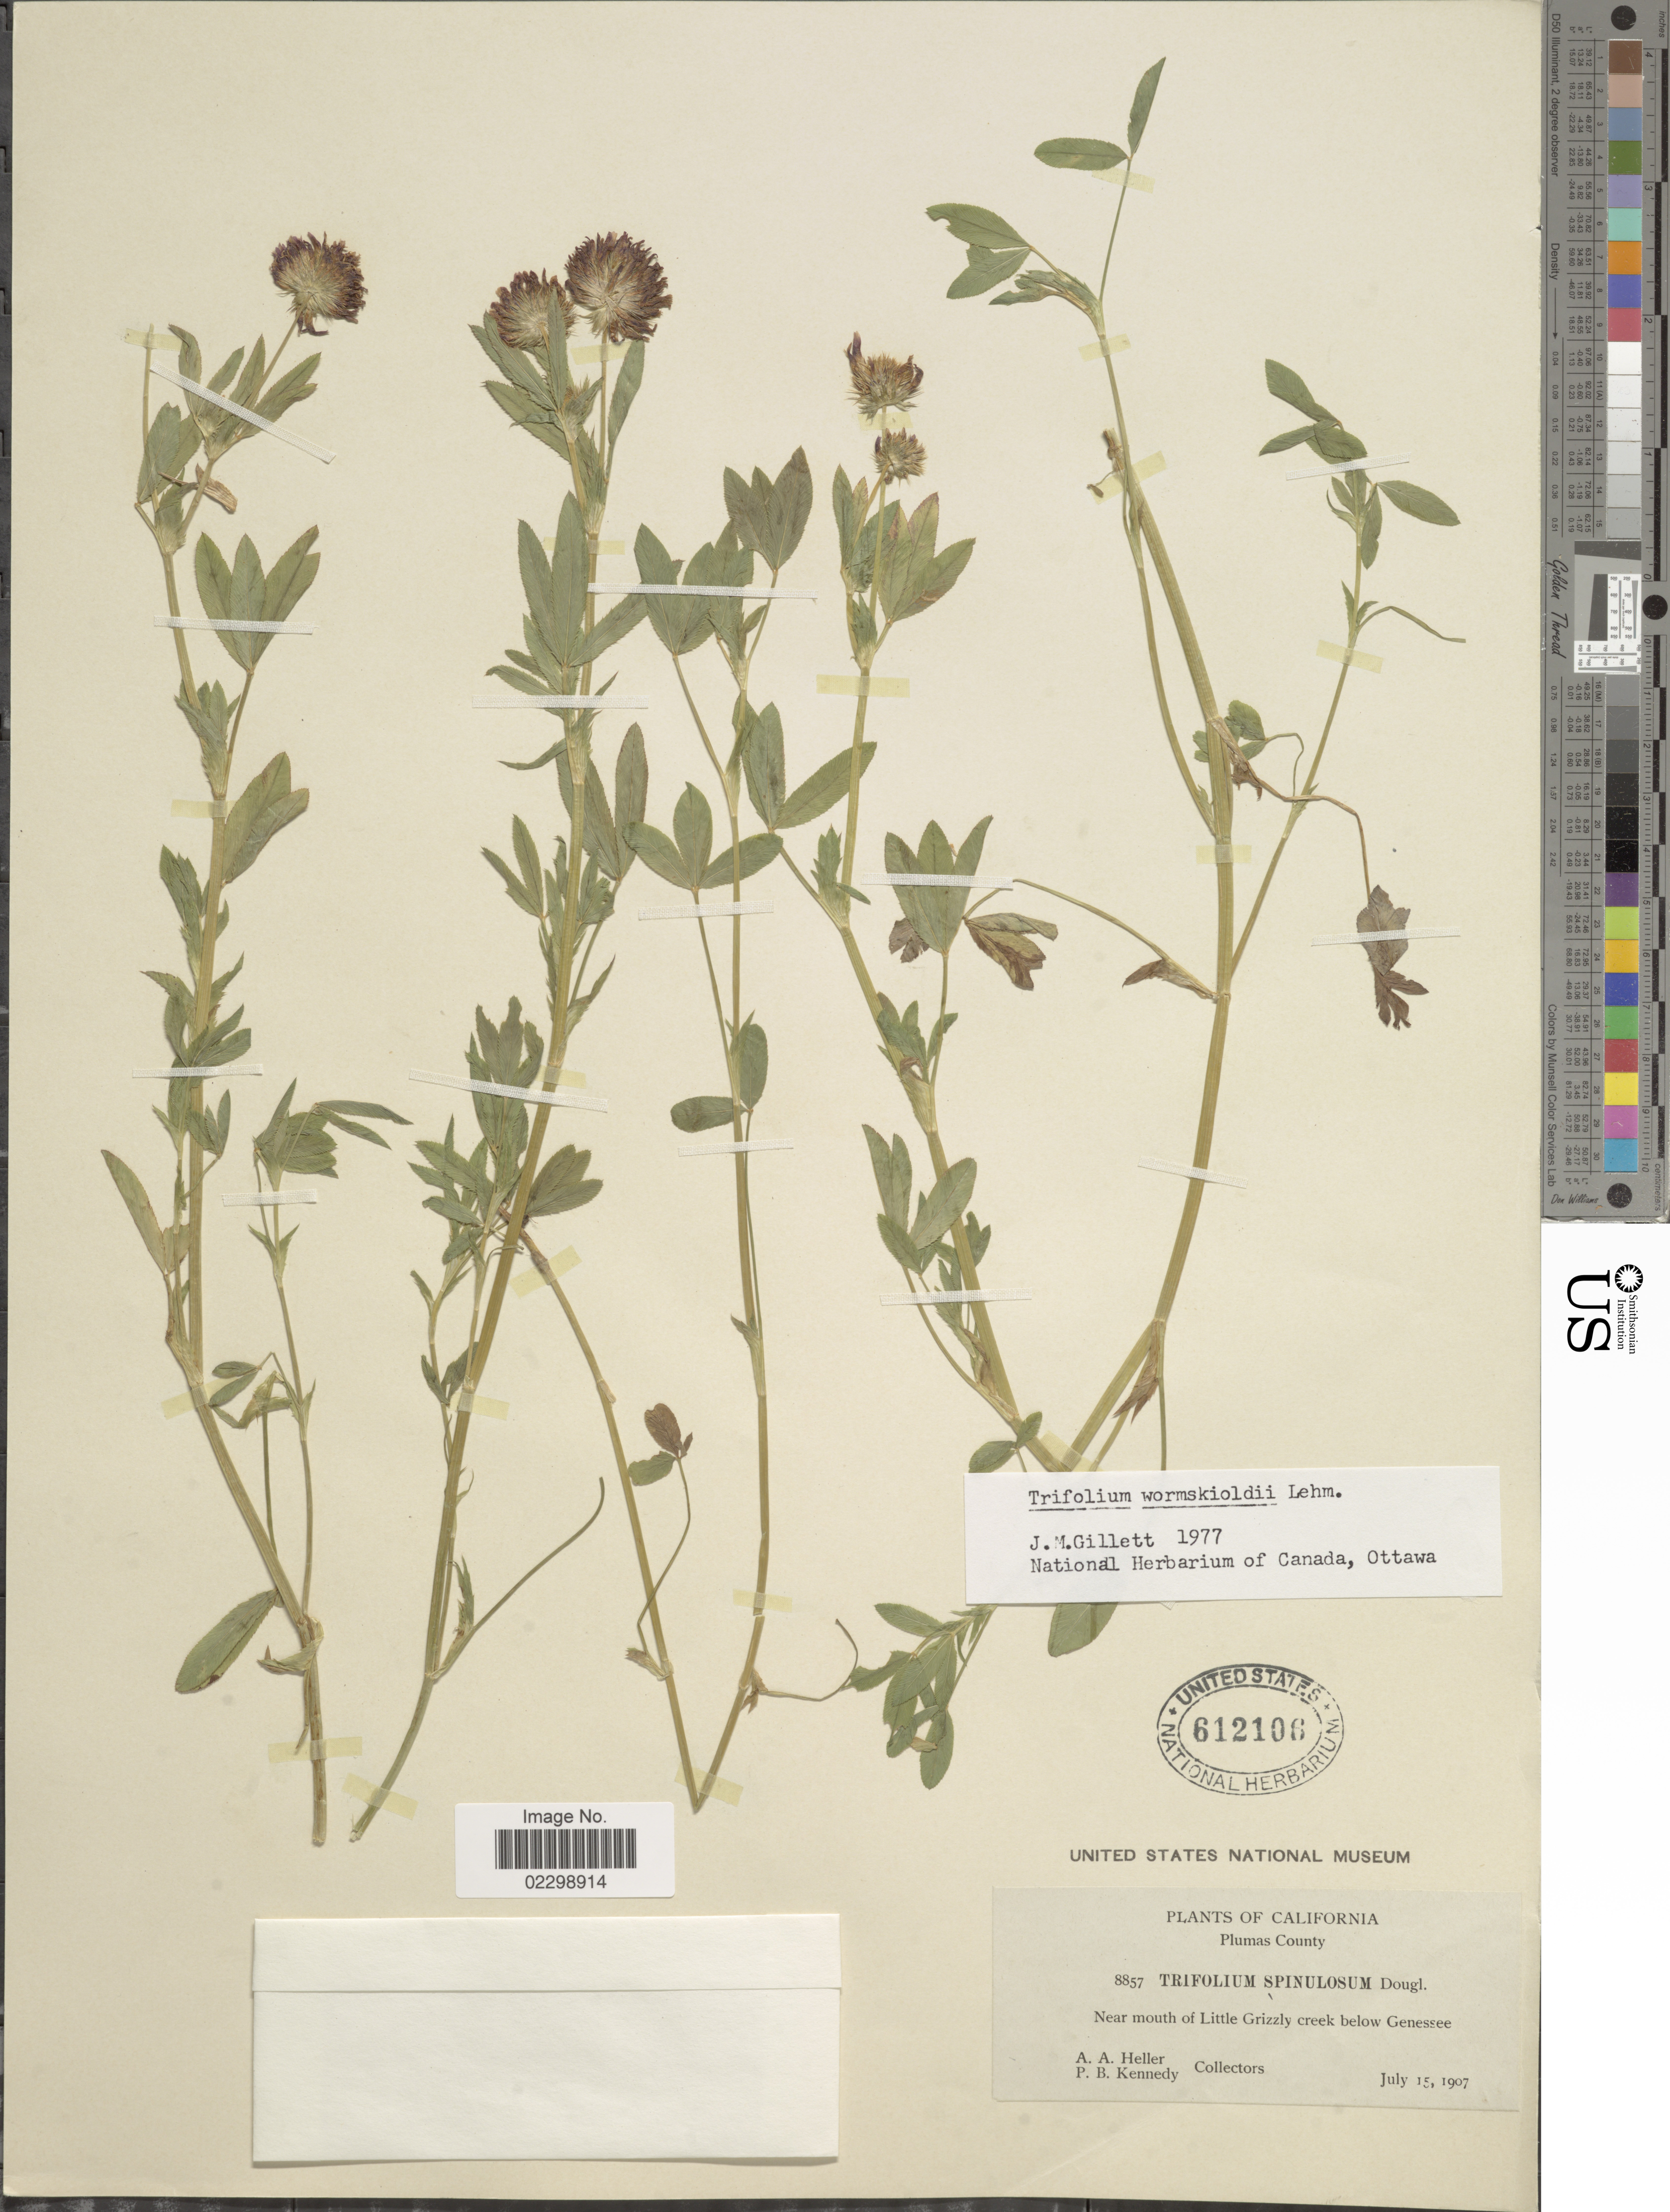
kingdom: Plantae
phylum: Tracheophyta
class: Magnoliopsida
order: Fabales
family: Fabaceae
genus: Trifolium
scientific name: Trifolium wormskioldii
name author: Lehm.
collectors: A. A. Heller & P. B. Kennedy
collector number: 8857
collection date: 1907-07-15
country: United States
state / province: California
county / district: Plumas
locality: Plumas County, near mouth of Little Grizzly creek below Genessee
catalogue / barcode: US 612106